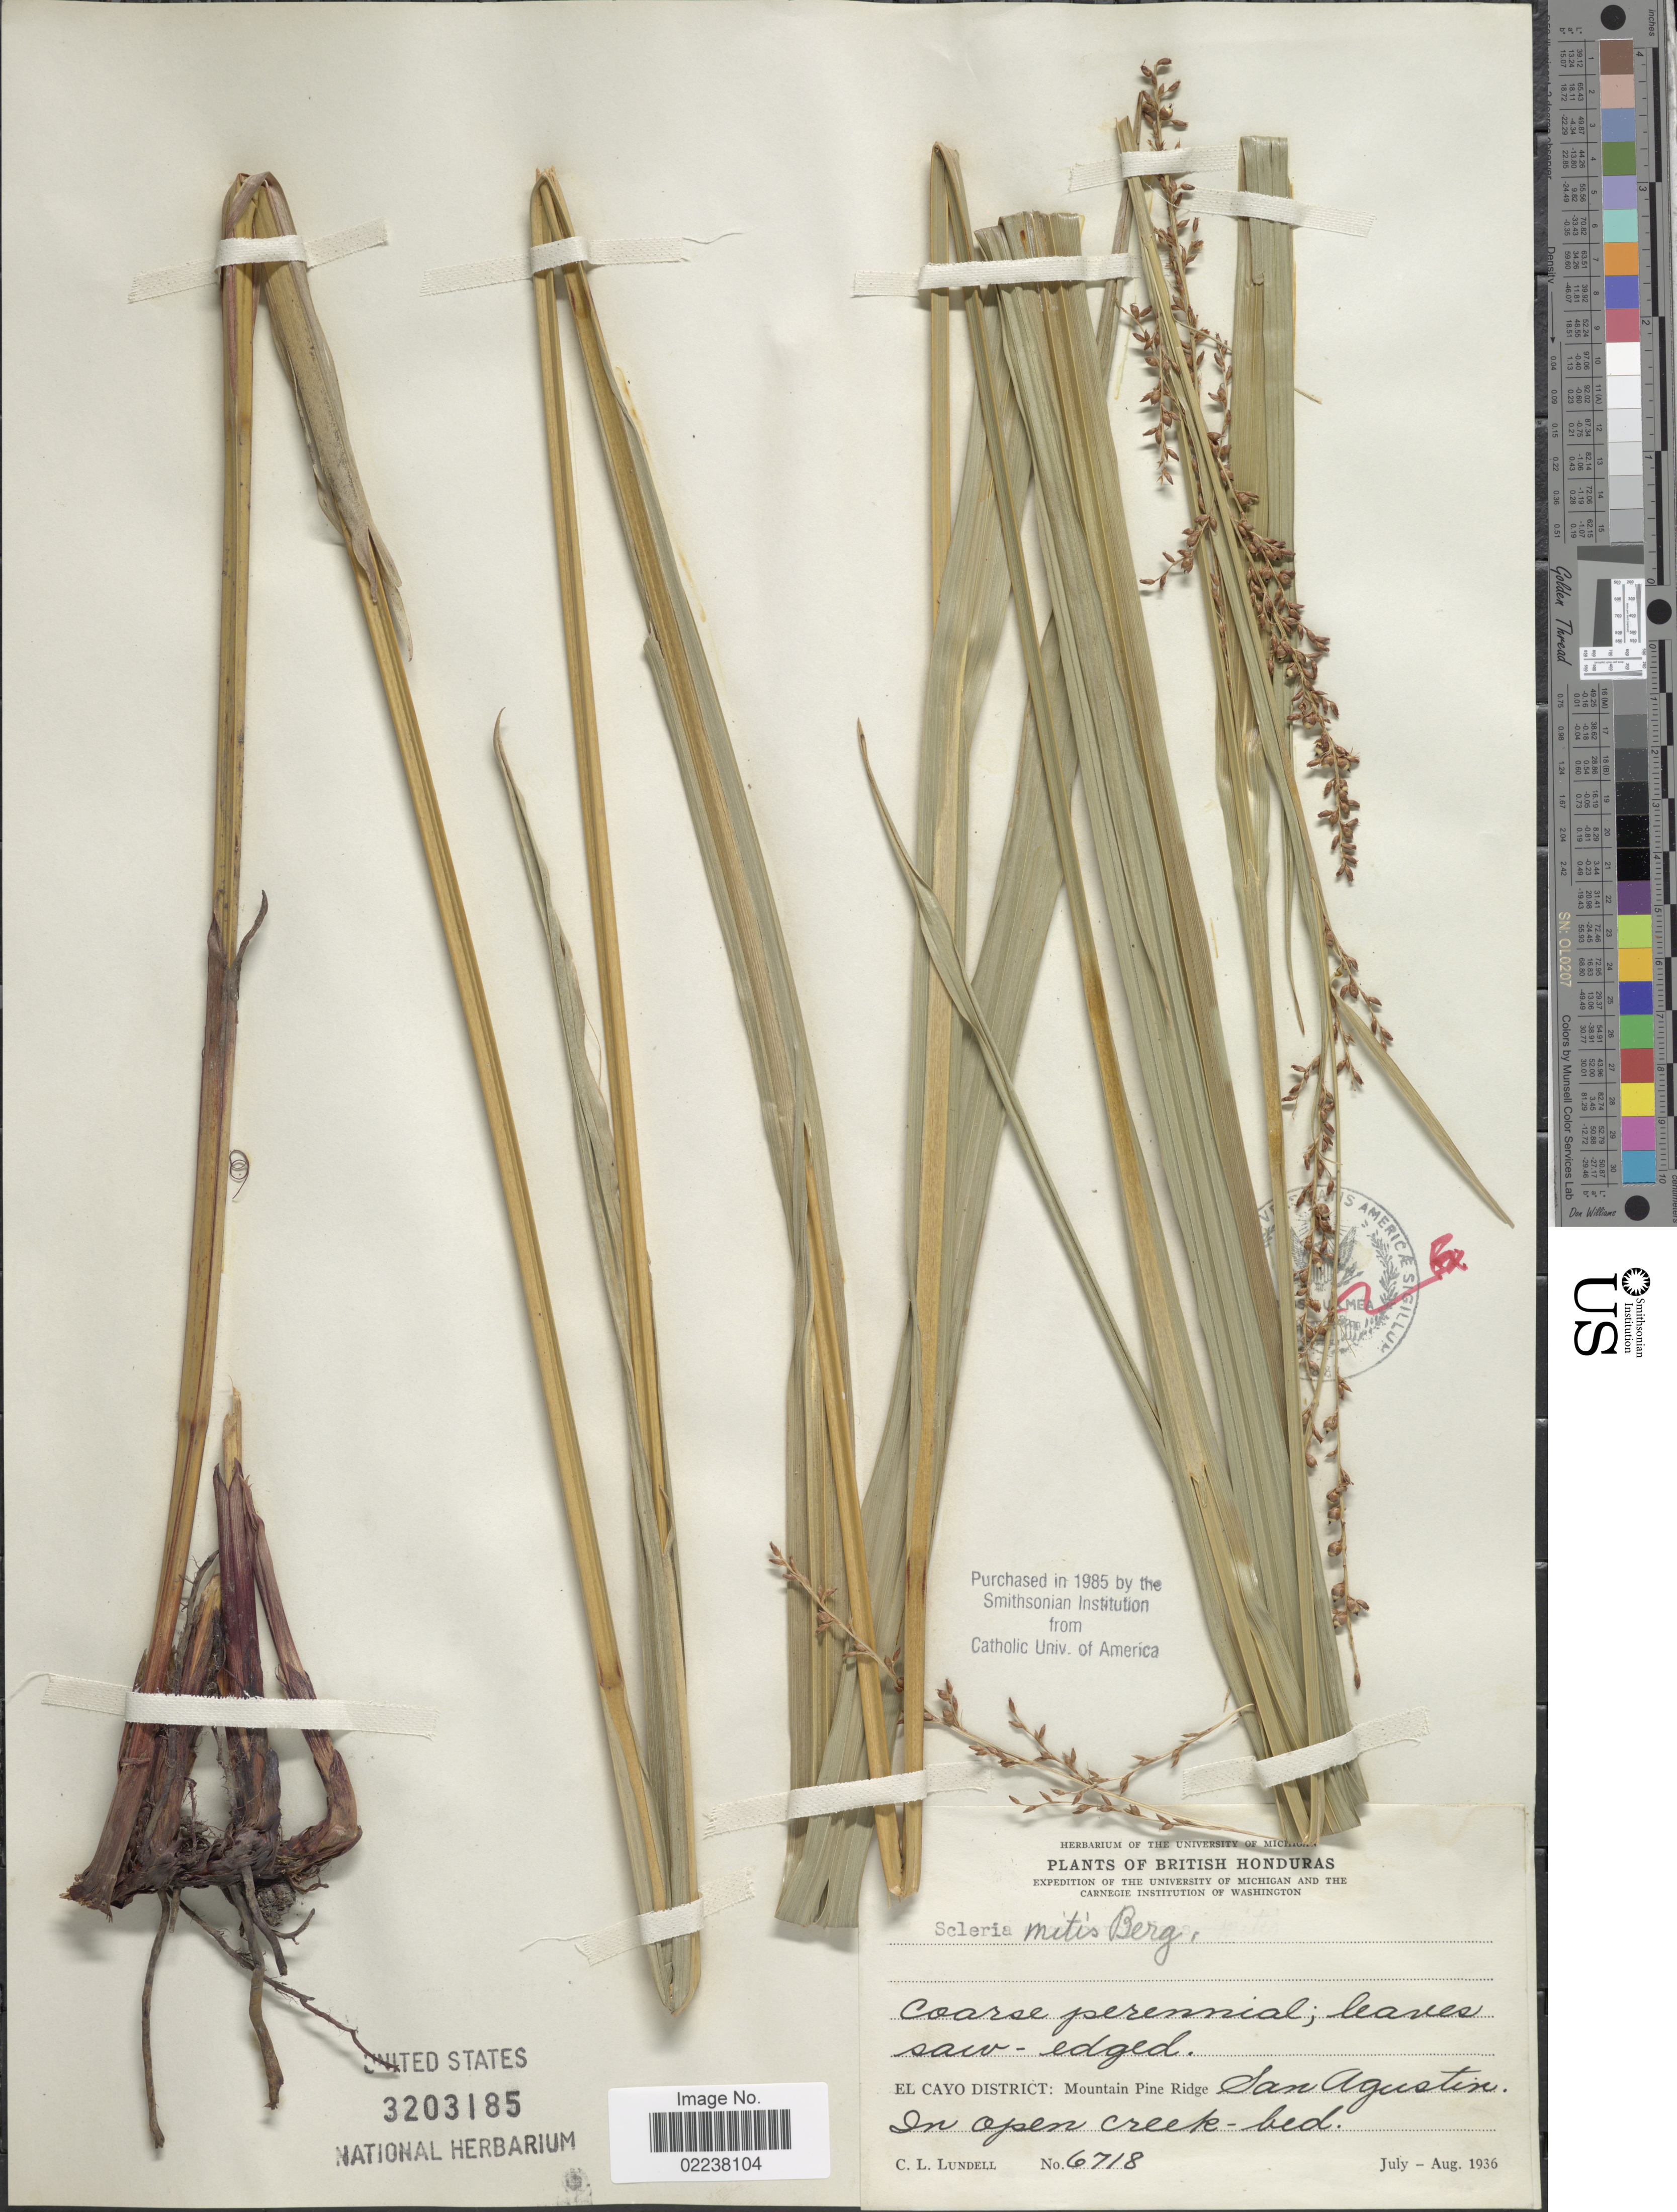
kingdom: Plantae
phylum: Tracheophyta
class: Liliopsida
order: Poales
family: Cyperaceae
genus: Scleria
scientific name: Scleria mitis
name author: P.J. Bergius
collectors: C. L. Lundell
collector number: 6718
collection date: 1936-07/1936-08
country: Belize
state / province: Cayo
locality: British Honduras, El Cayo District: Mountain Pine Ridge, San Agustin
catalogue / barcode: US 3203185